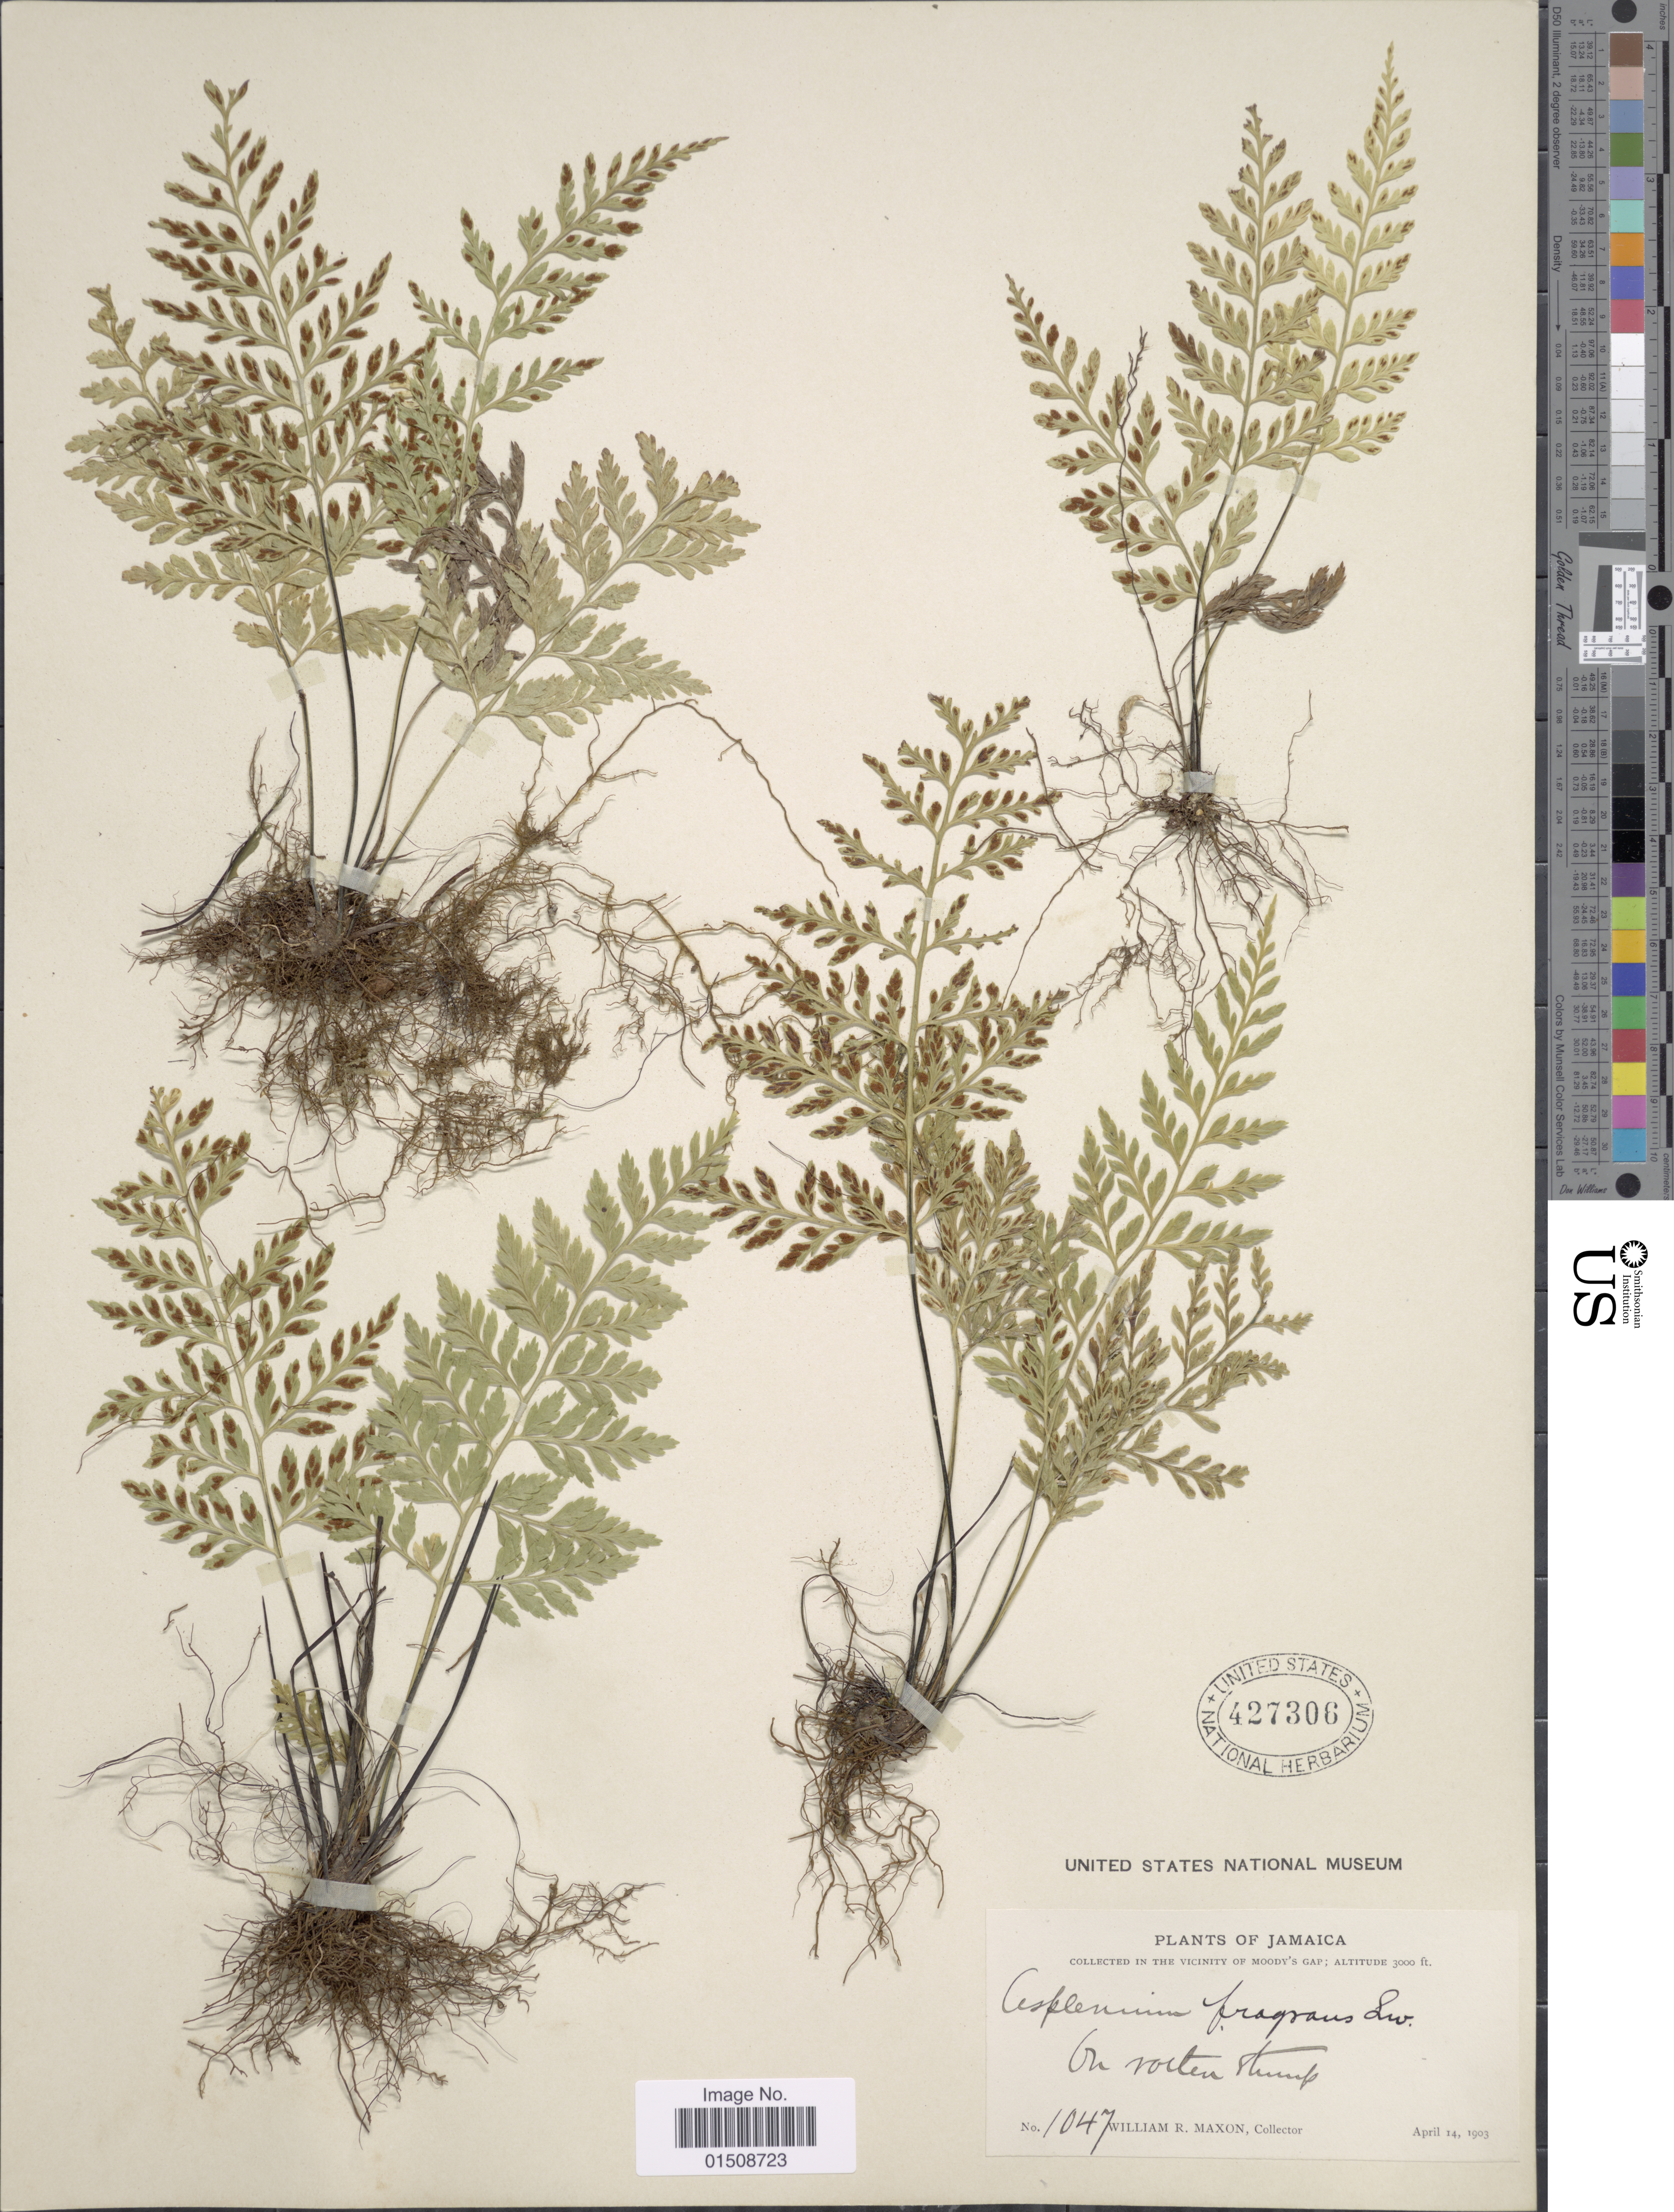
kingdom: Plantae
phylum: Tracheophyta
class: Polypodiopsida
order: Polypodiales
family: Aspleniaceae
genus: Asplenium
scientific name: Asplenium cuspidatum var. tripinnatum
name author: (E. Fourn.) C.V. Morton & Lellinger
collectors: W. R. Maxon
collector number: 1047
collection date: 1903-04-14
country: Jamaica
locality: In the vicinity of Moody's Gap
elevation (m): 914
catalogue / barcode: US 427306